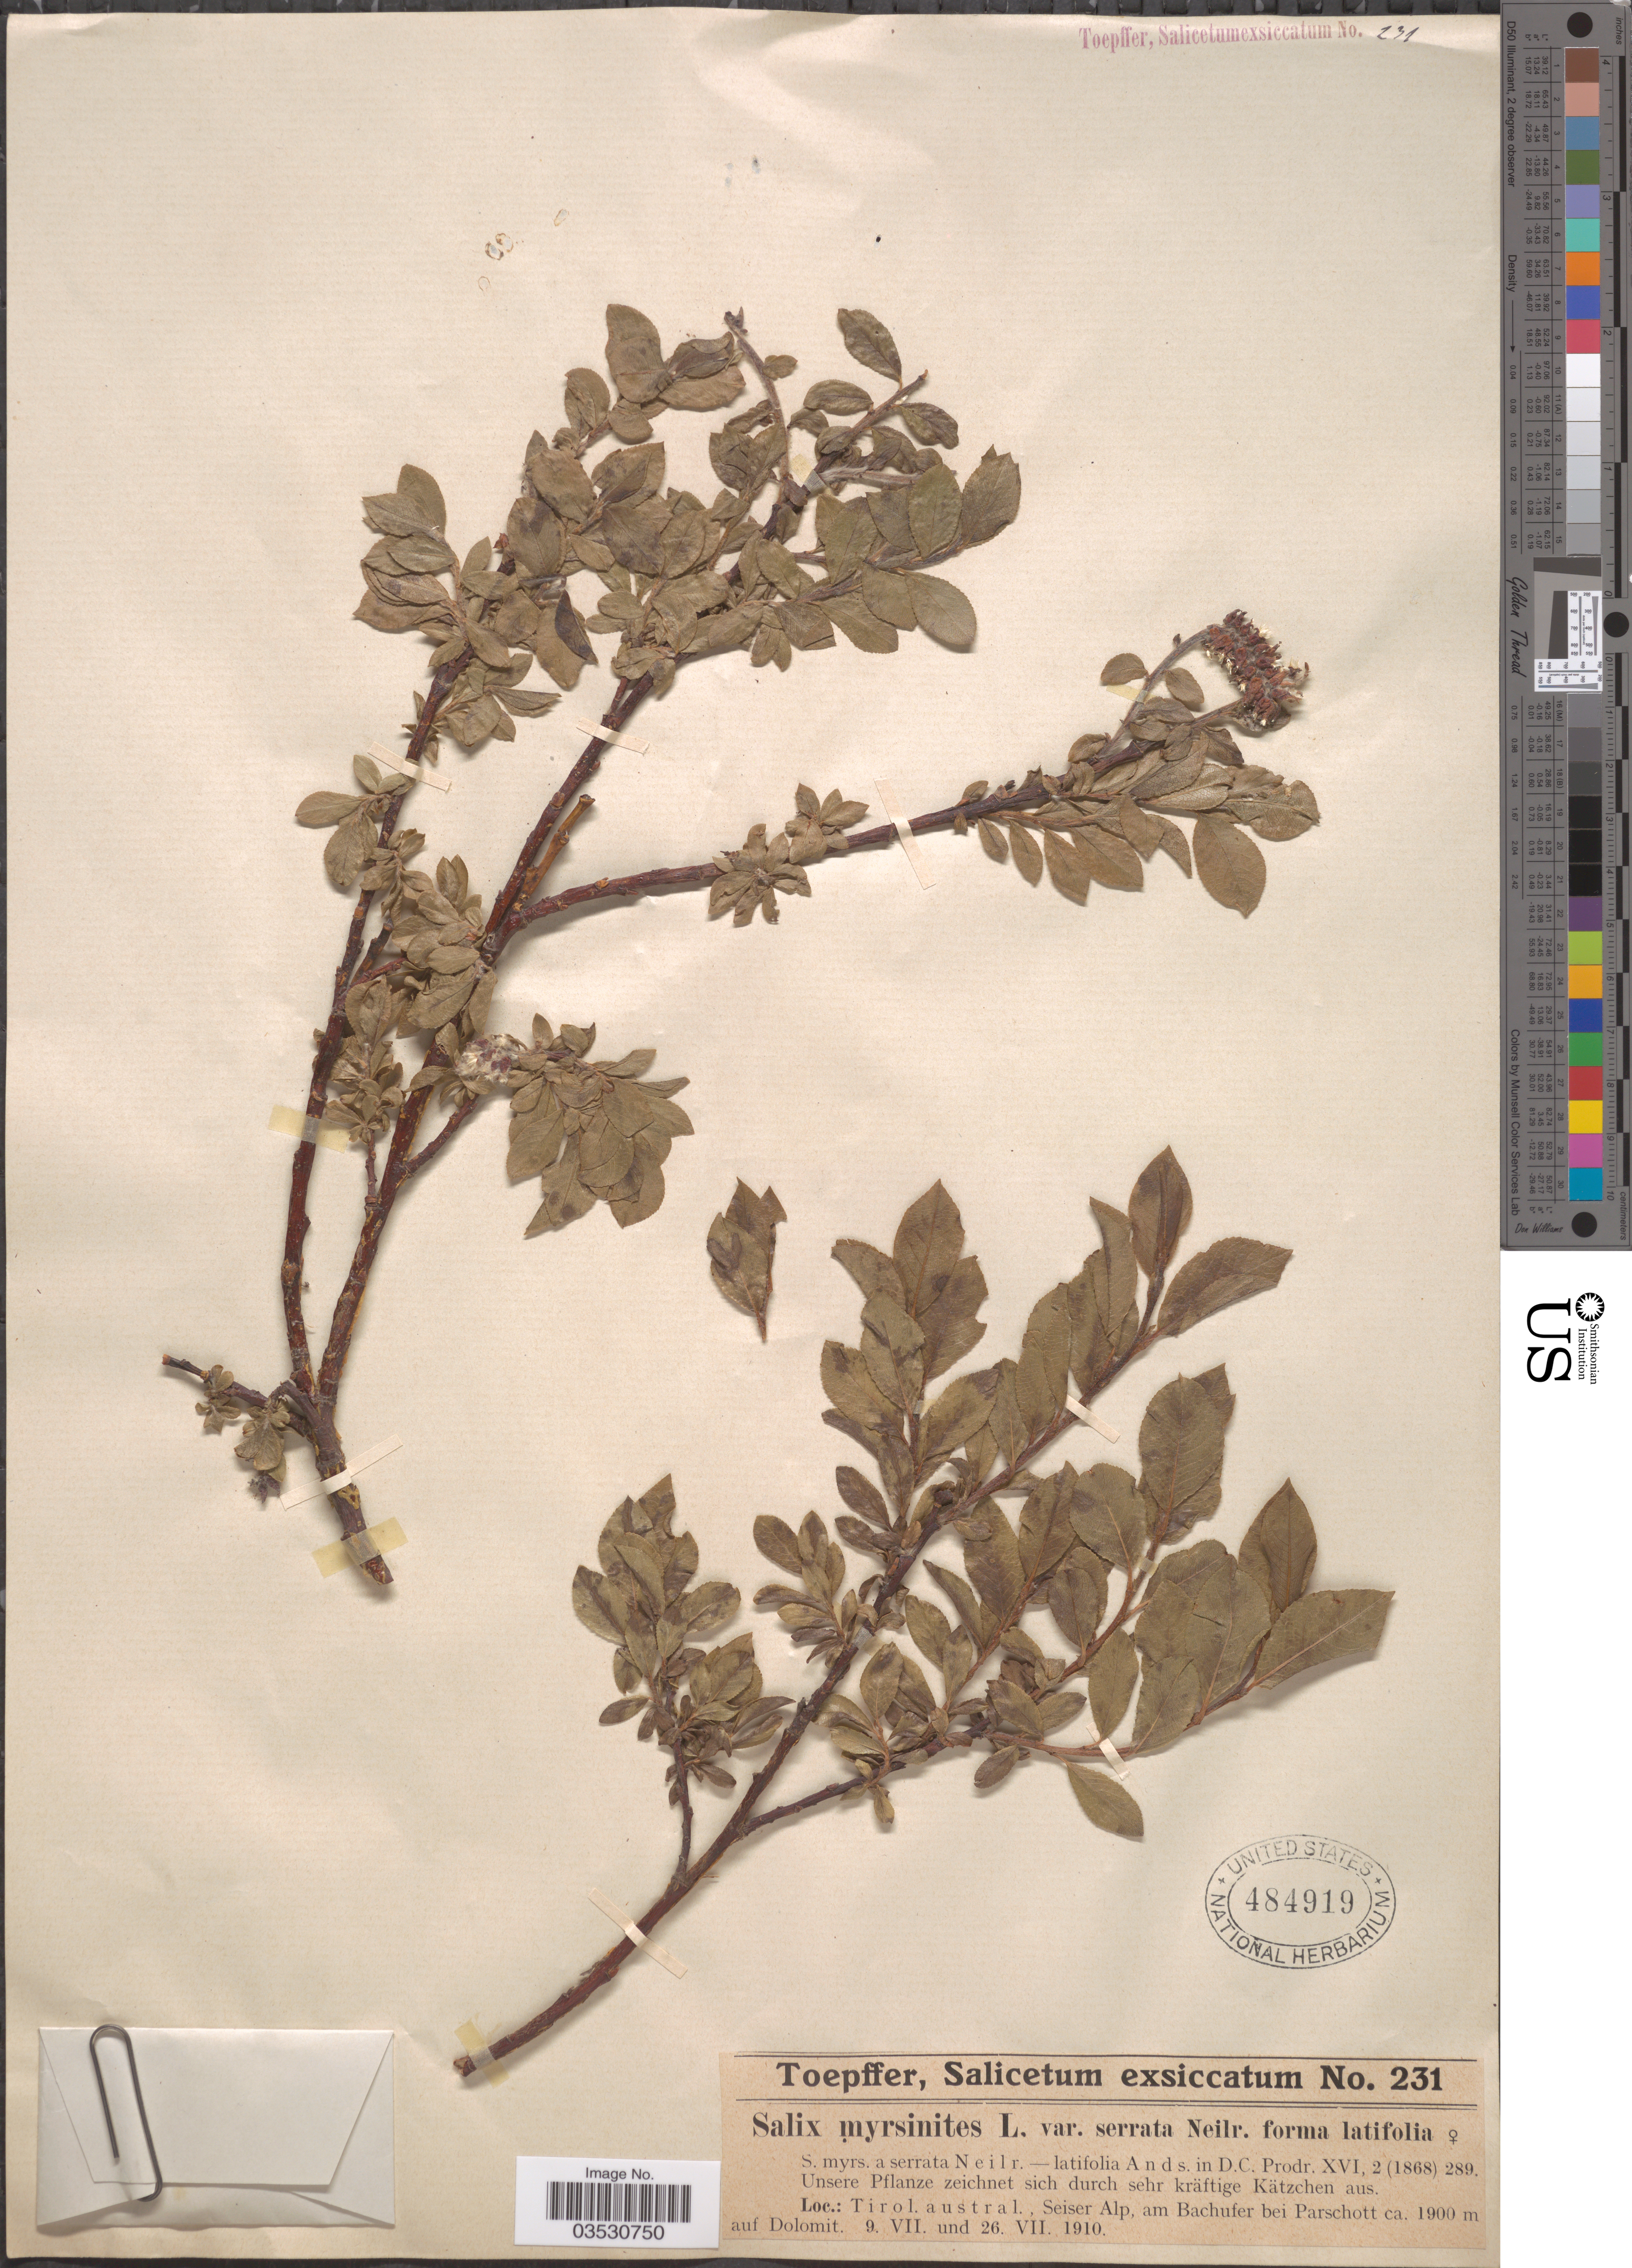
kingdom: Plantae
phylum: Tracheophyta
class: Magnoliopsida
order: Malpighiales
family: Salicaceae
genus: Salix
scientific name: Salix myrsinites var. serrata f. latifolia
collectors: A. Toepffer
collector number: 231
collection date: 1910-07-09/1910-07-26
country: Austria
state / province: Styria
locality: Seiser Alp, am Bachufer bei Parschott auf Dolomit.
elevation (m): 1900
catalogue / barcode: US 484919